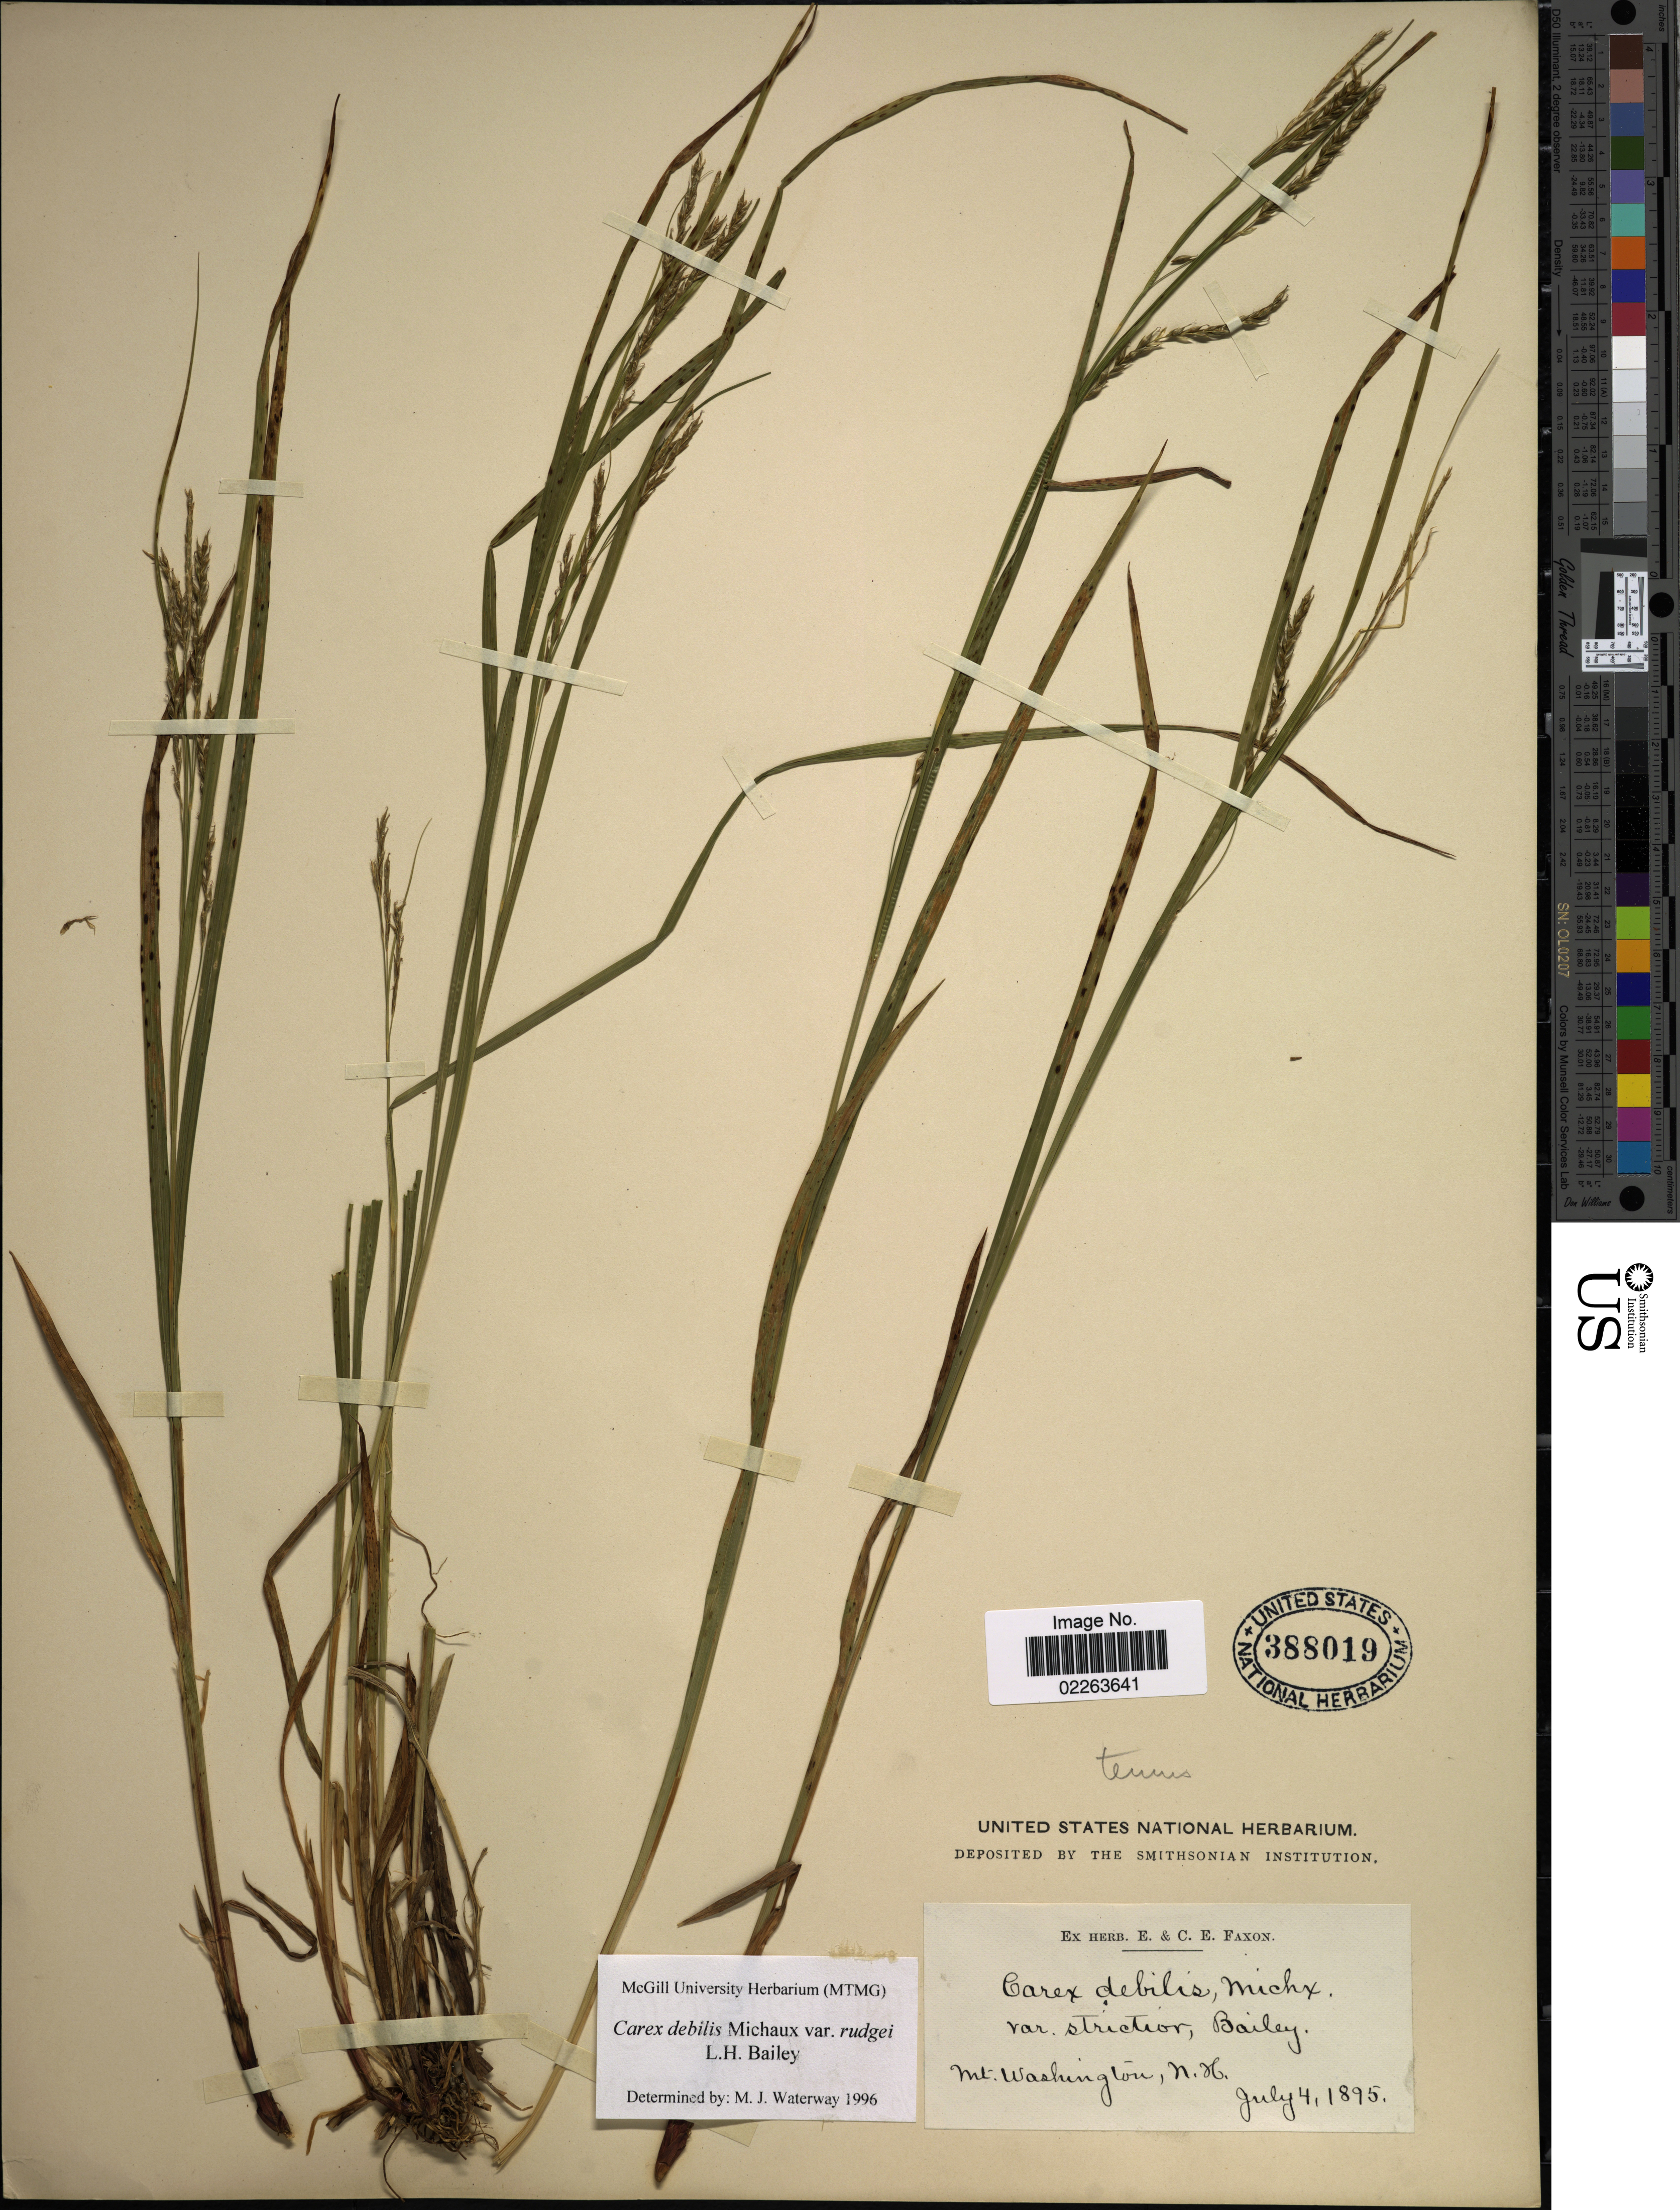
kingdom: Plantae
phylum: Tracheophyta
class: Liliopsida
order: Poales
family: Cyperaceae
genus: Carex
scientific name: Carex flexuosa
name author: Muhl. ex Willd.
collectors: ex herb. E. & C.E. Faxon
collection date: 1895-07-04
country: United States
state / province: New Hampshire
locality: Mt. Washington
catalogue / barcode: US 388019